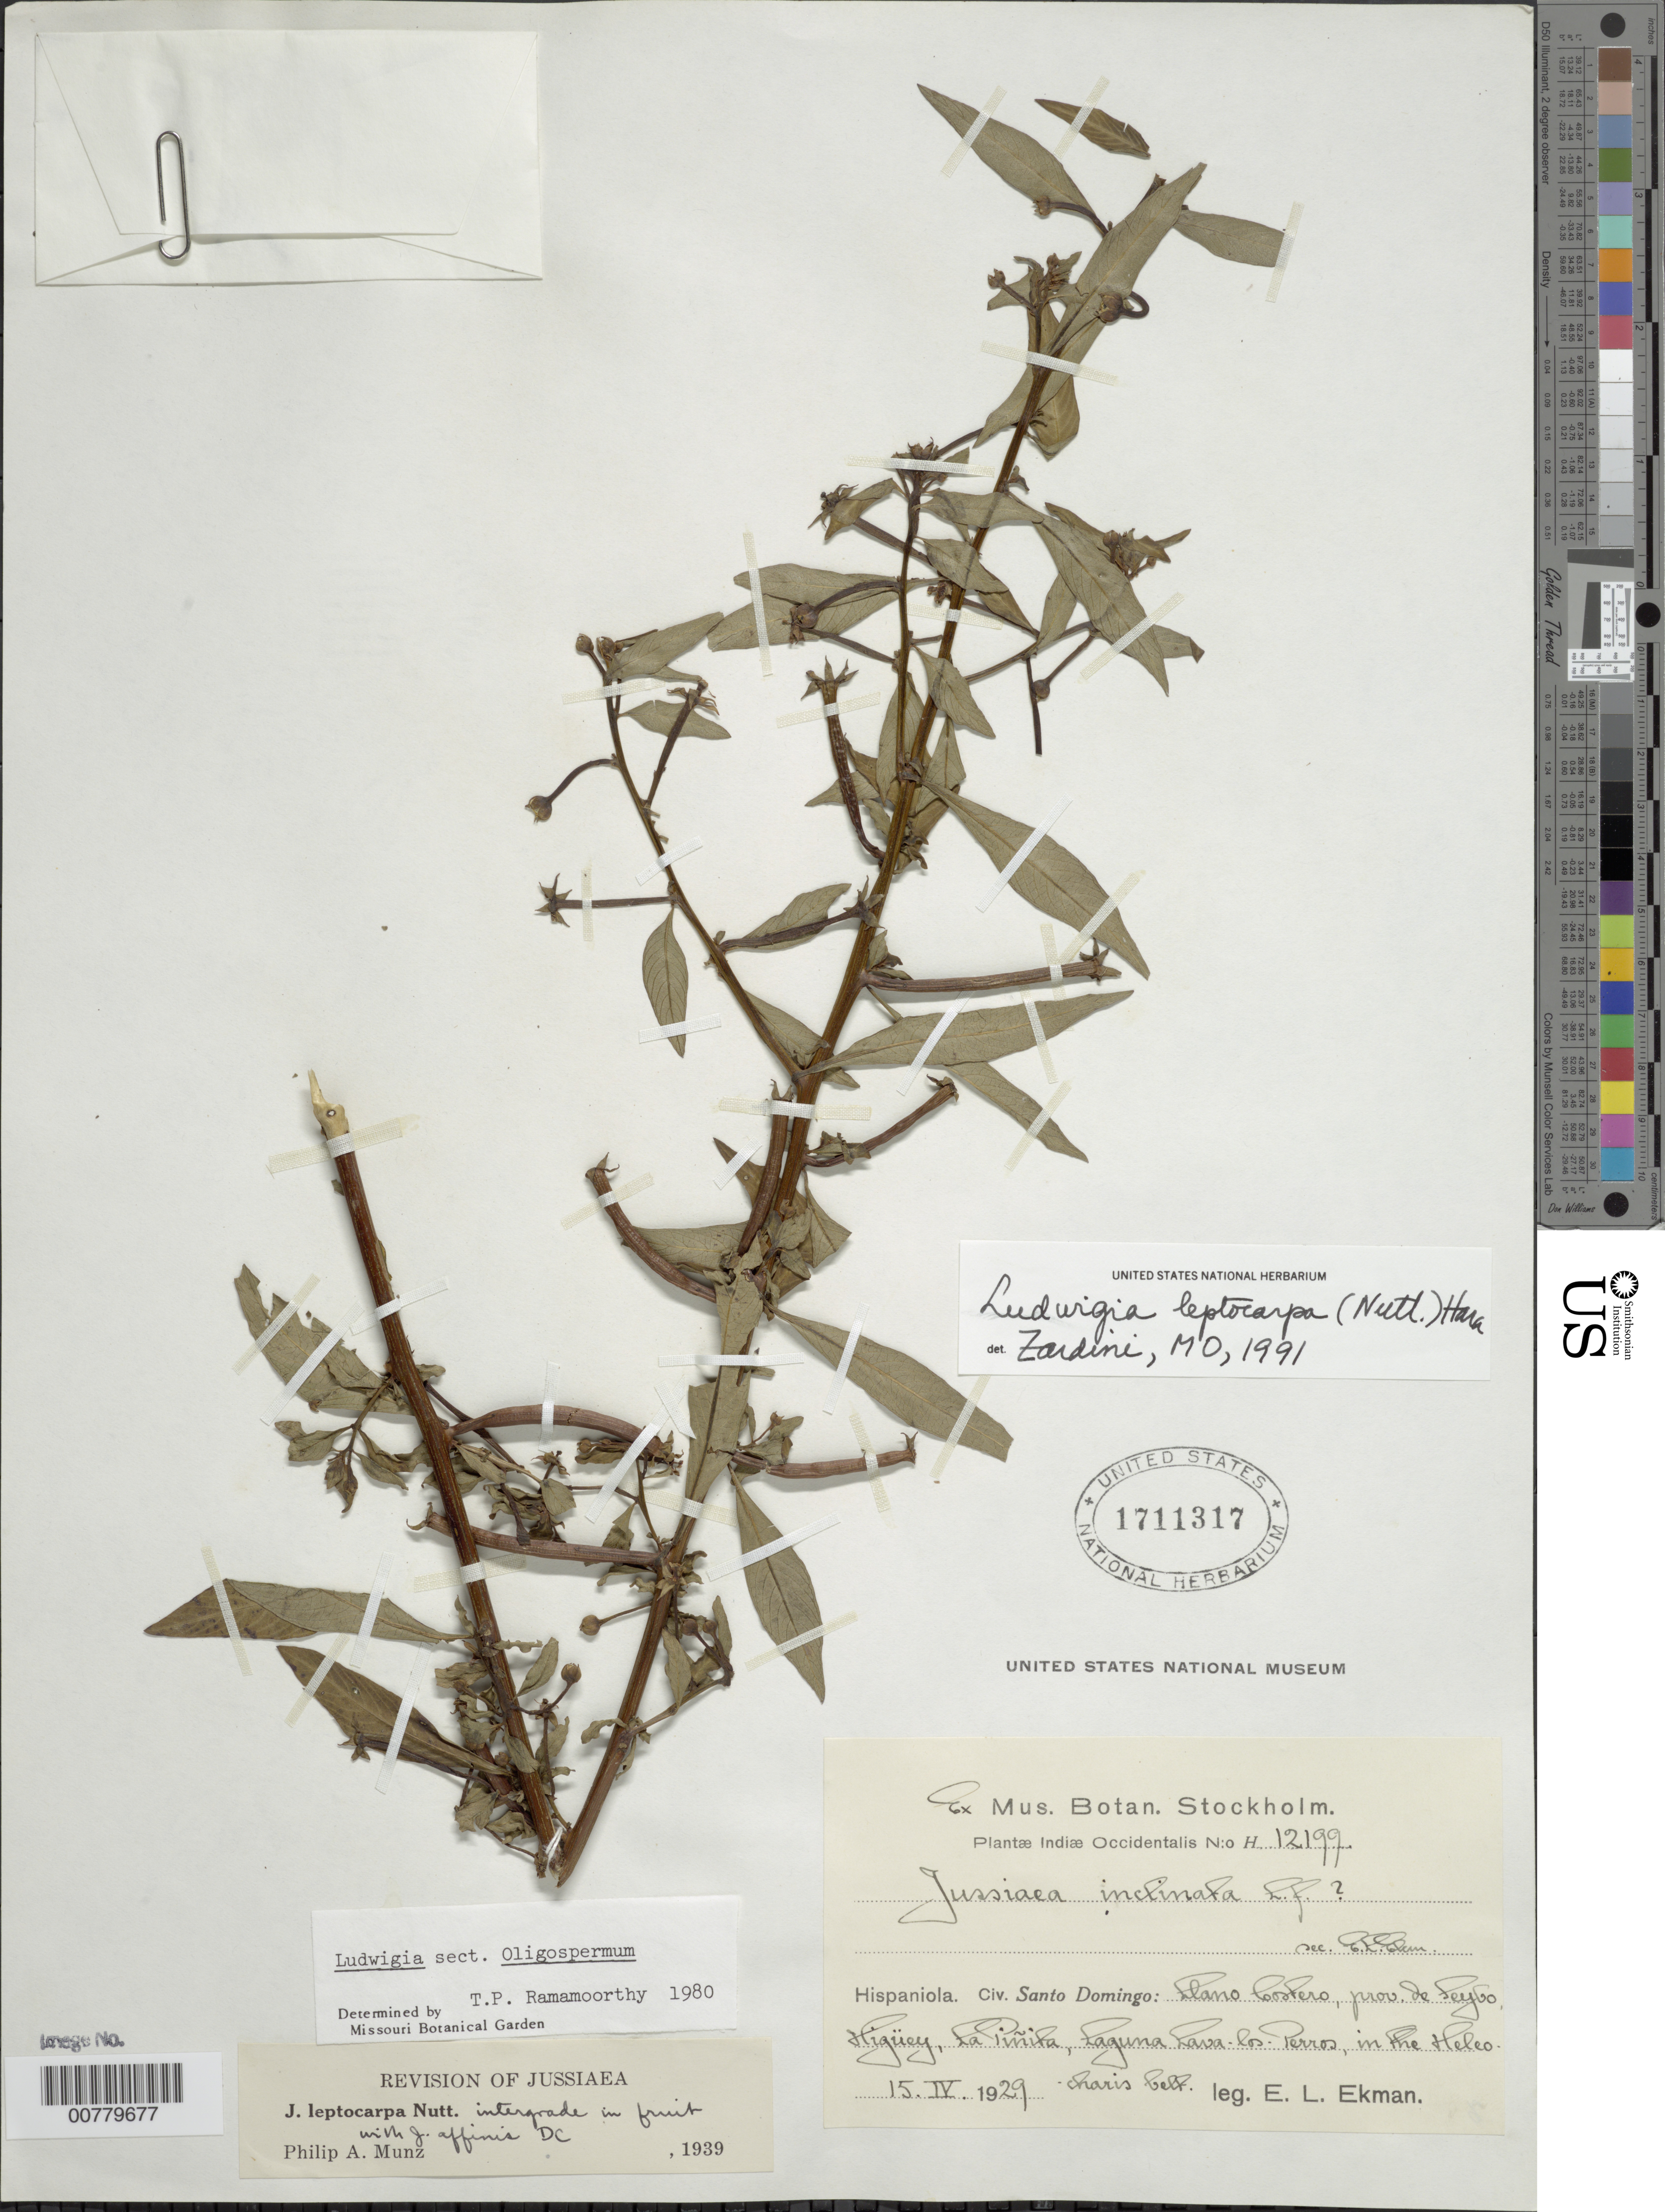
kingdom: Plantae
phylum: Tracheophyta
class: Magnoliopsida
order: Myrtales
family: Onagraceae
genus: Ludwigia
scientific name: Ludwigia leptocarpa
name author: (Nutt.) H. Hara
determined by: Zardini, E. M.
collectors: E. L. Ekman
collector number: H 12199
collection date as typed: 15 Apr 1929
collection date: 1929-04-15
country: Dominican Republic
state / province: El Seibo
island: Hispaniola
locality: Llano Costero, Higüey, La Piñita, Lava los Perros Lagoon.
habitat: In the heleocharis belt.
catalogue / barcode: US 1711317